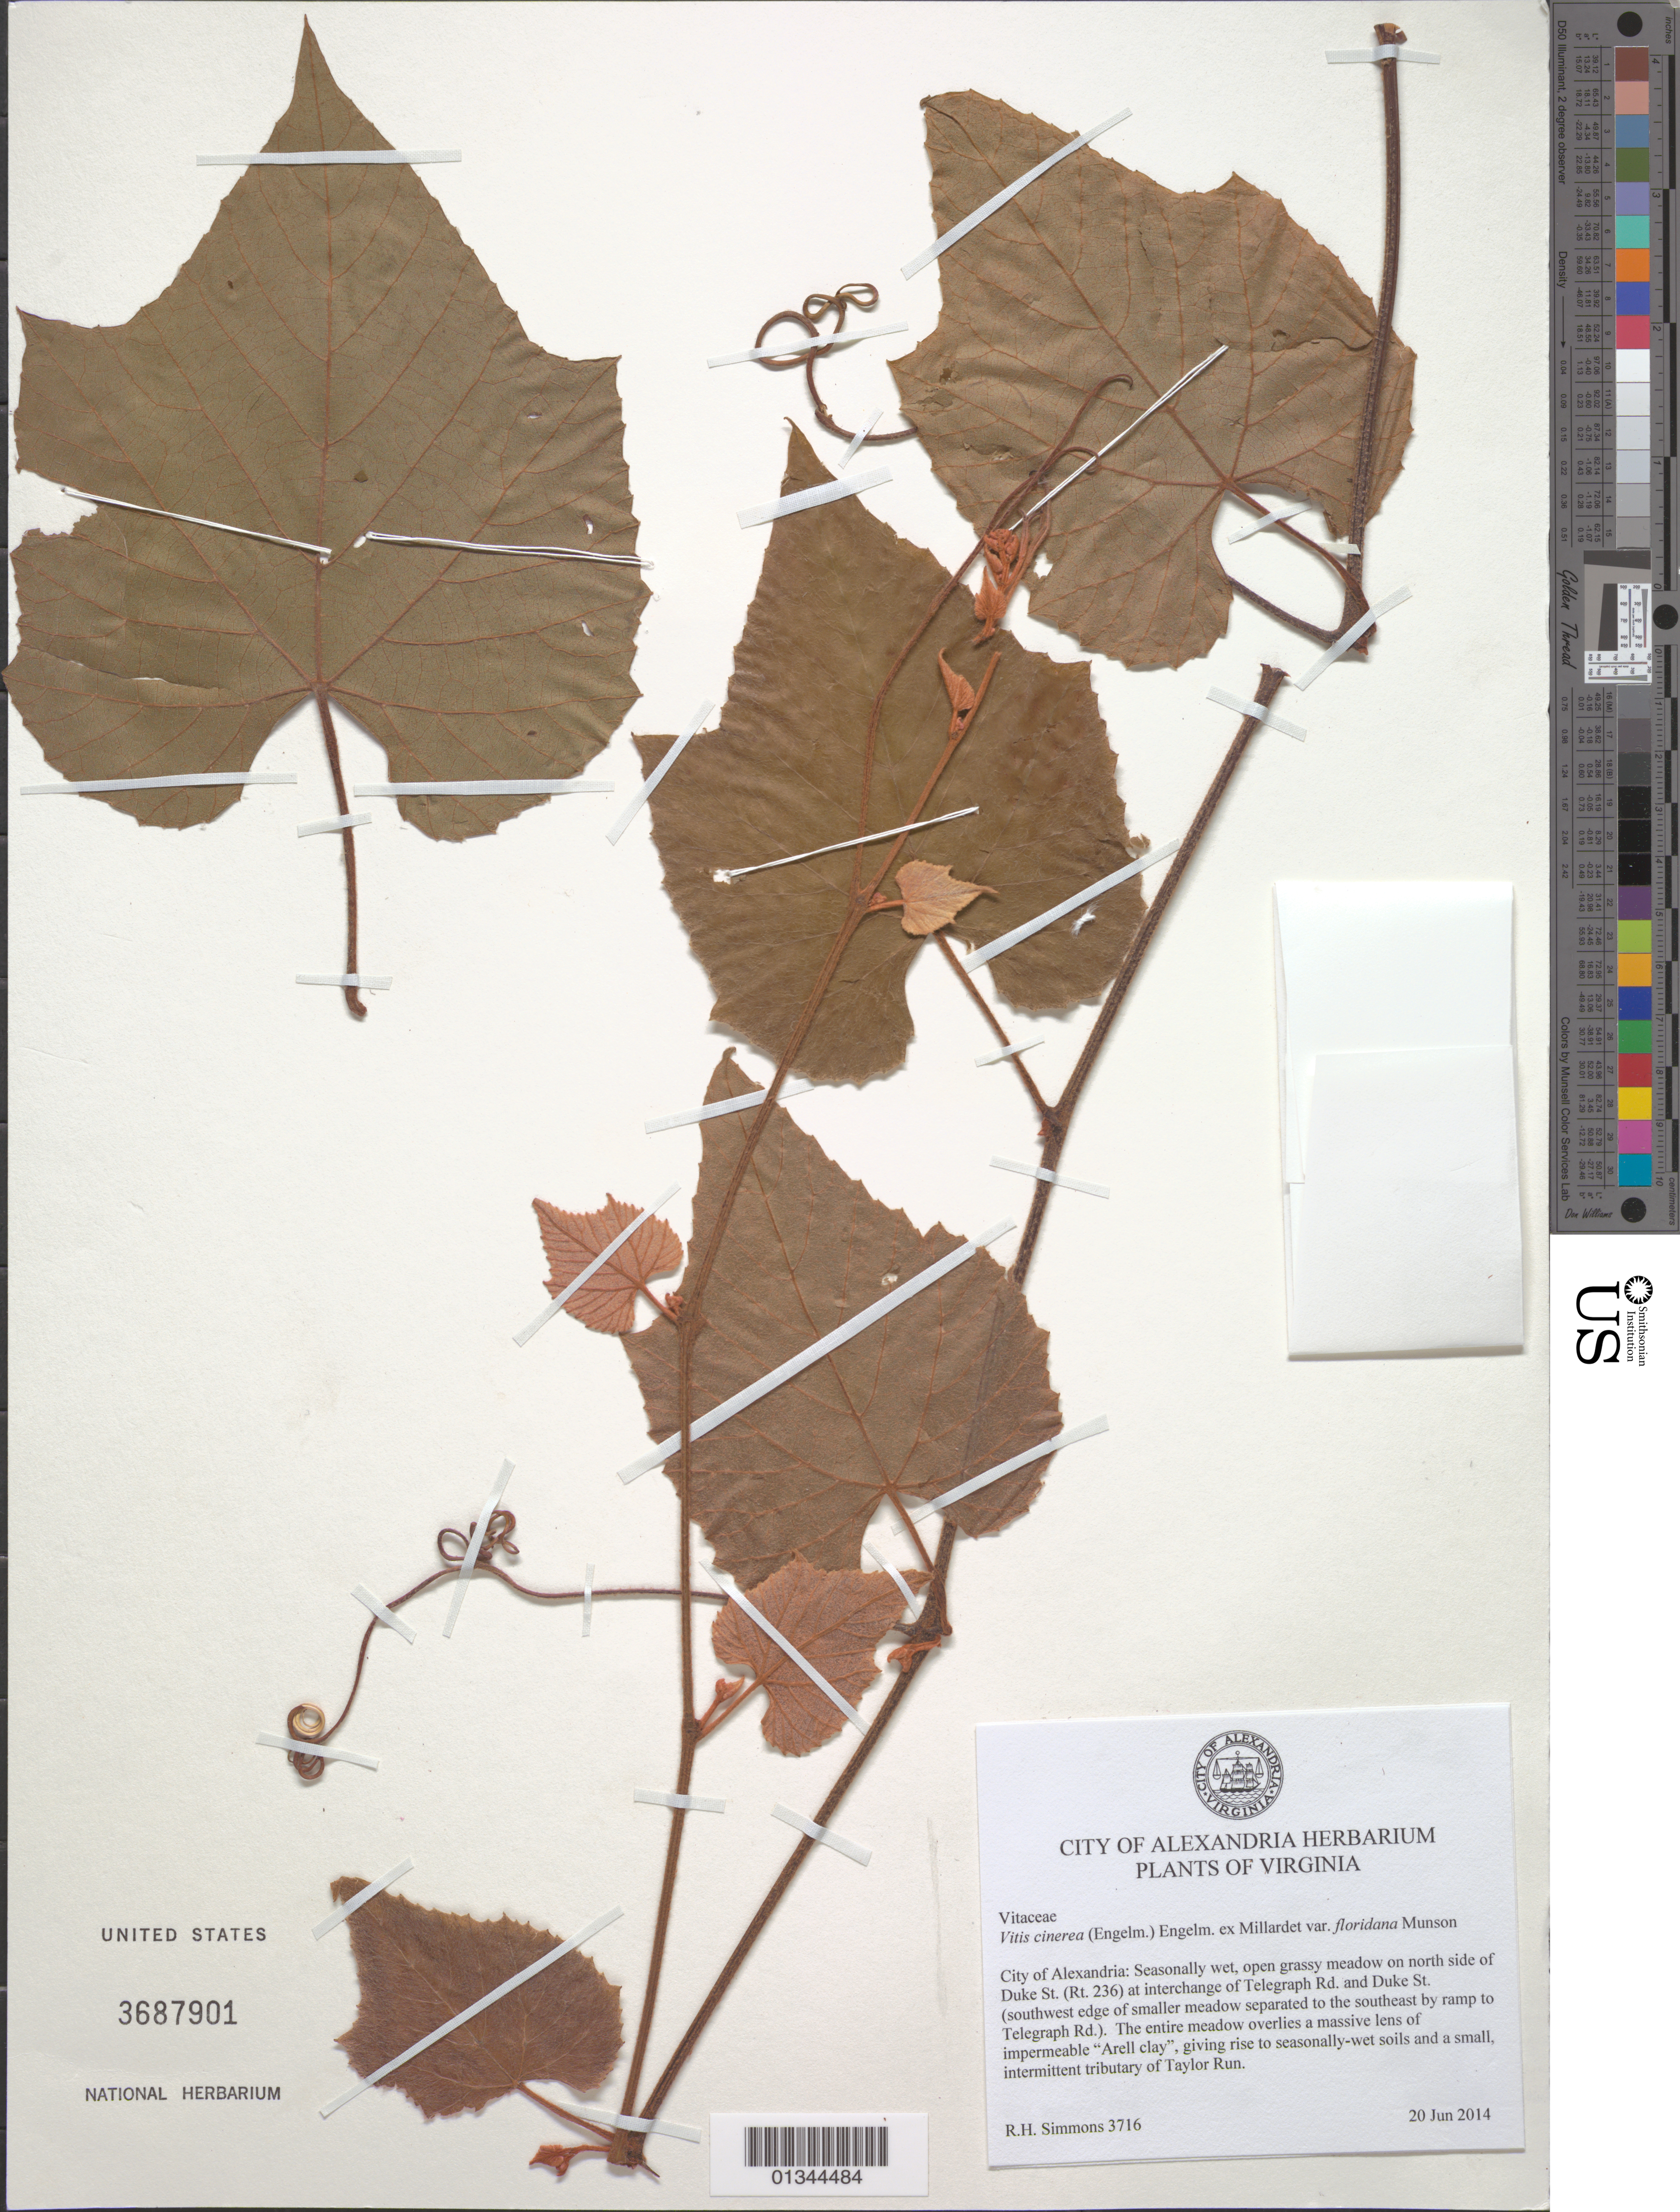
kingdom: Plantae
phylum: Tracheophyta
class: Magnoliopsida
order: Vitales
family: Vitaceae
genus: Vitis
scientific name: Vitis cinerea var. floridana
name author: Munson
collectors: R. H. Simmons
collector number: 3716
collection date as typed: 20 Jun 2014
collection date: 2014-06-20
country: United States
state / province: Virginia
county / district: City of Alexandria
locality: on north side of Duke St. (Rt. 236) at interchange of Telegraph Rd. and Duke St. (southwest edge of smaller meadow separated to the southeast by ramp to Telegraph Rd.)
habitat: Seasonally-wet, open grassy meadow. The entire meadow overlies a massive lens of impermeable "Arell clay", giving rise to seasonally-wet soils and a small, intermittent tributary of Taylor Run.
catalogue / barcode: US 3687901